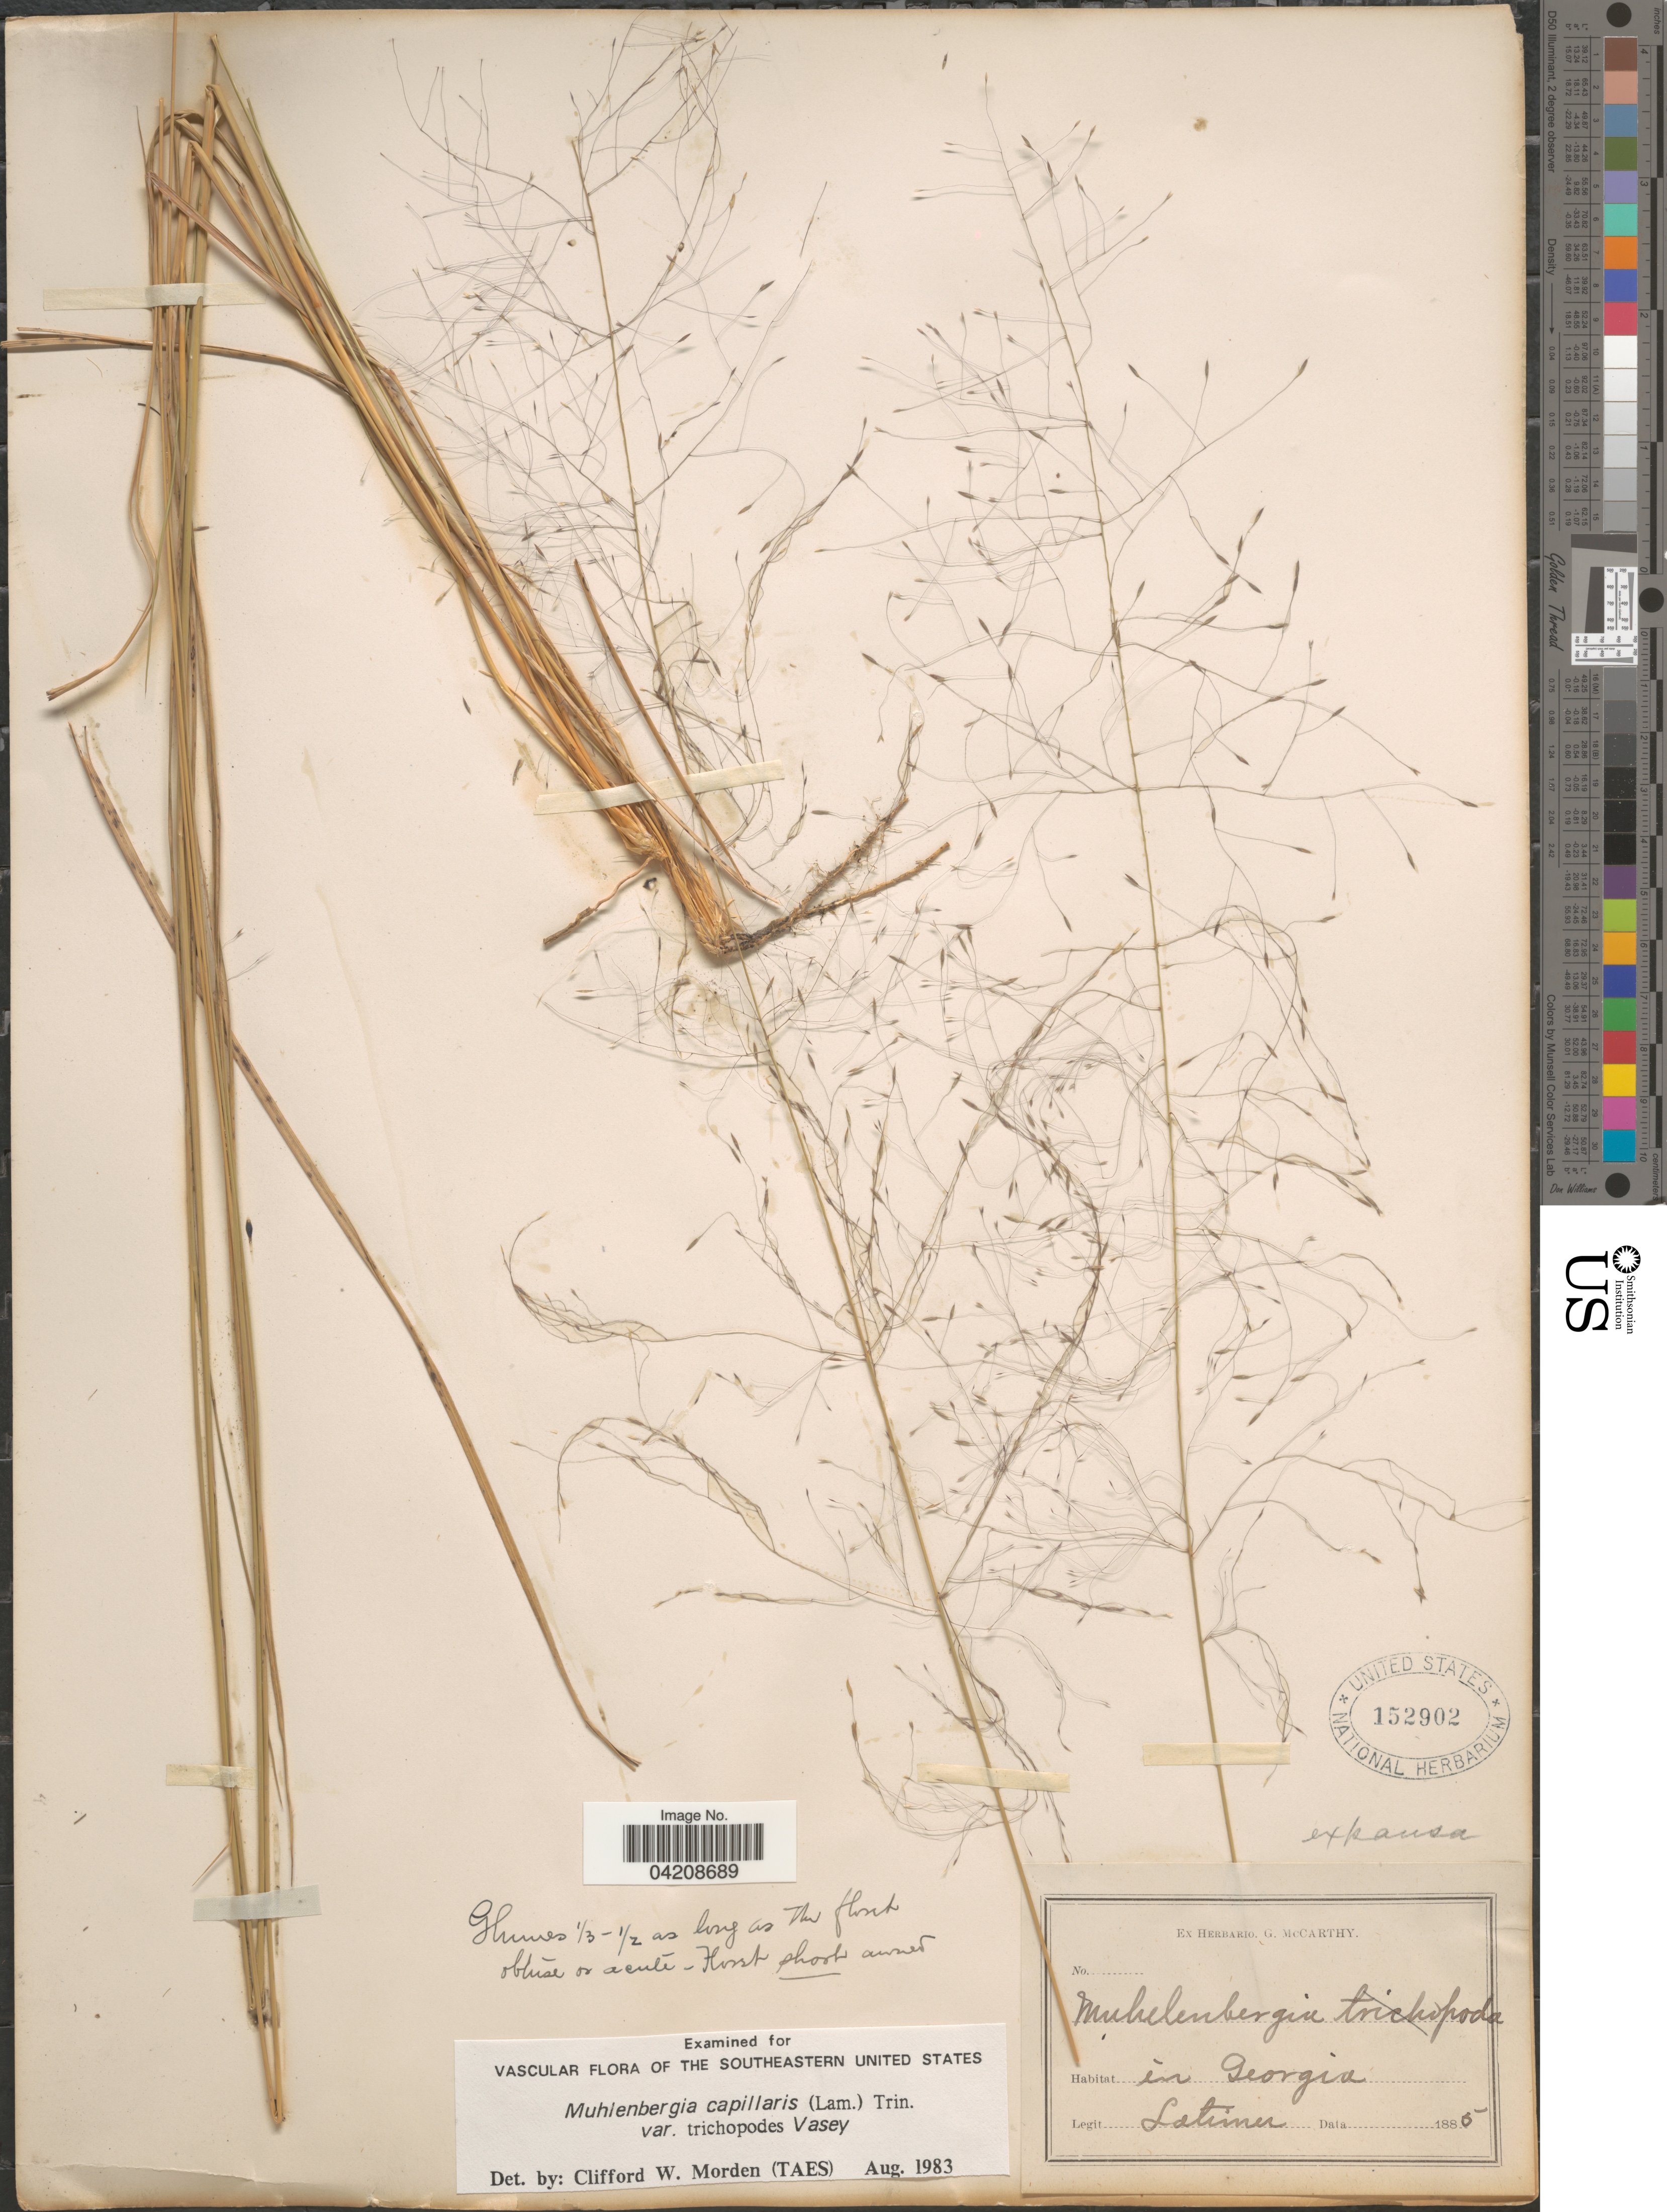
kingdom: Plantae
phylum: Tracheophyta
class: Liliopsida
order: Poales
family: Poaceae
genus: Muhlenbergia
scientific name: Muhlenbergia expansa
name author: Trin.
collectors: Latimer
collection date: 1885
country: United States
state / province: Georgia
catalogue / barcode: US 152902